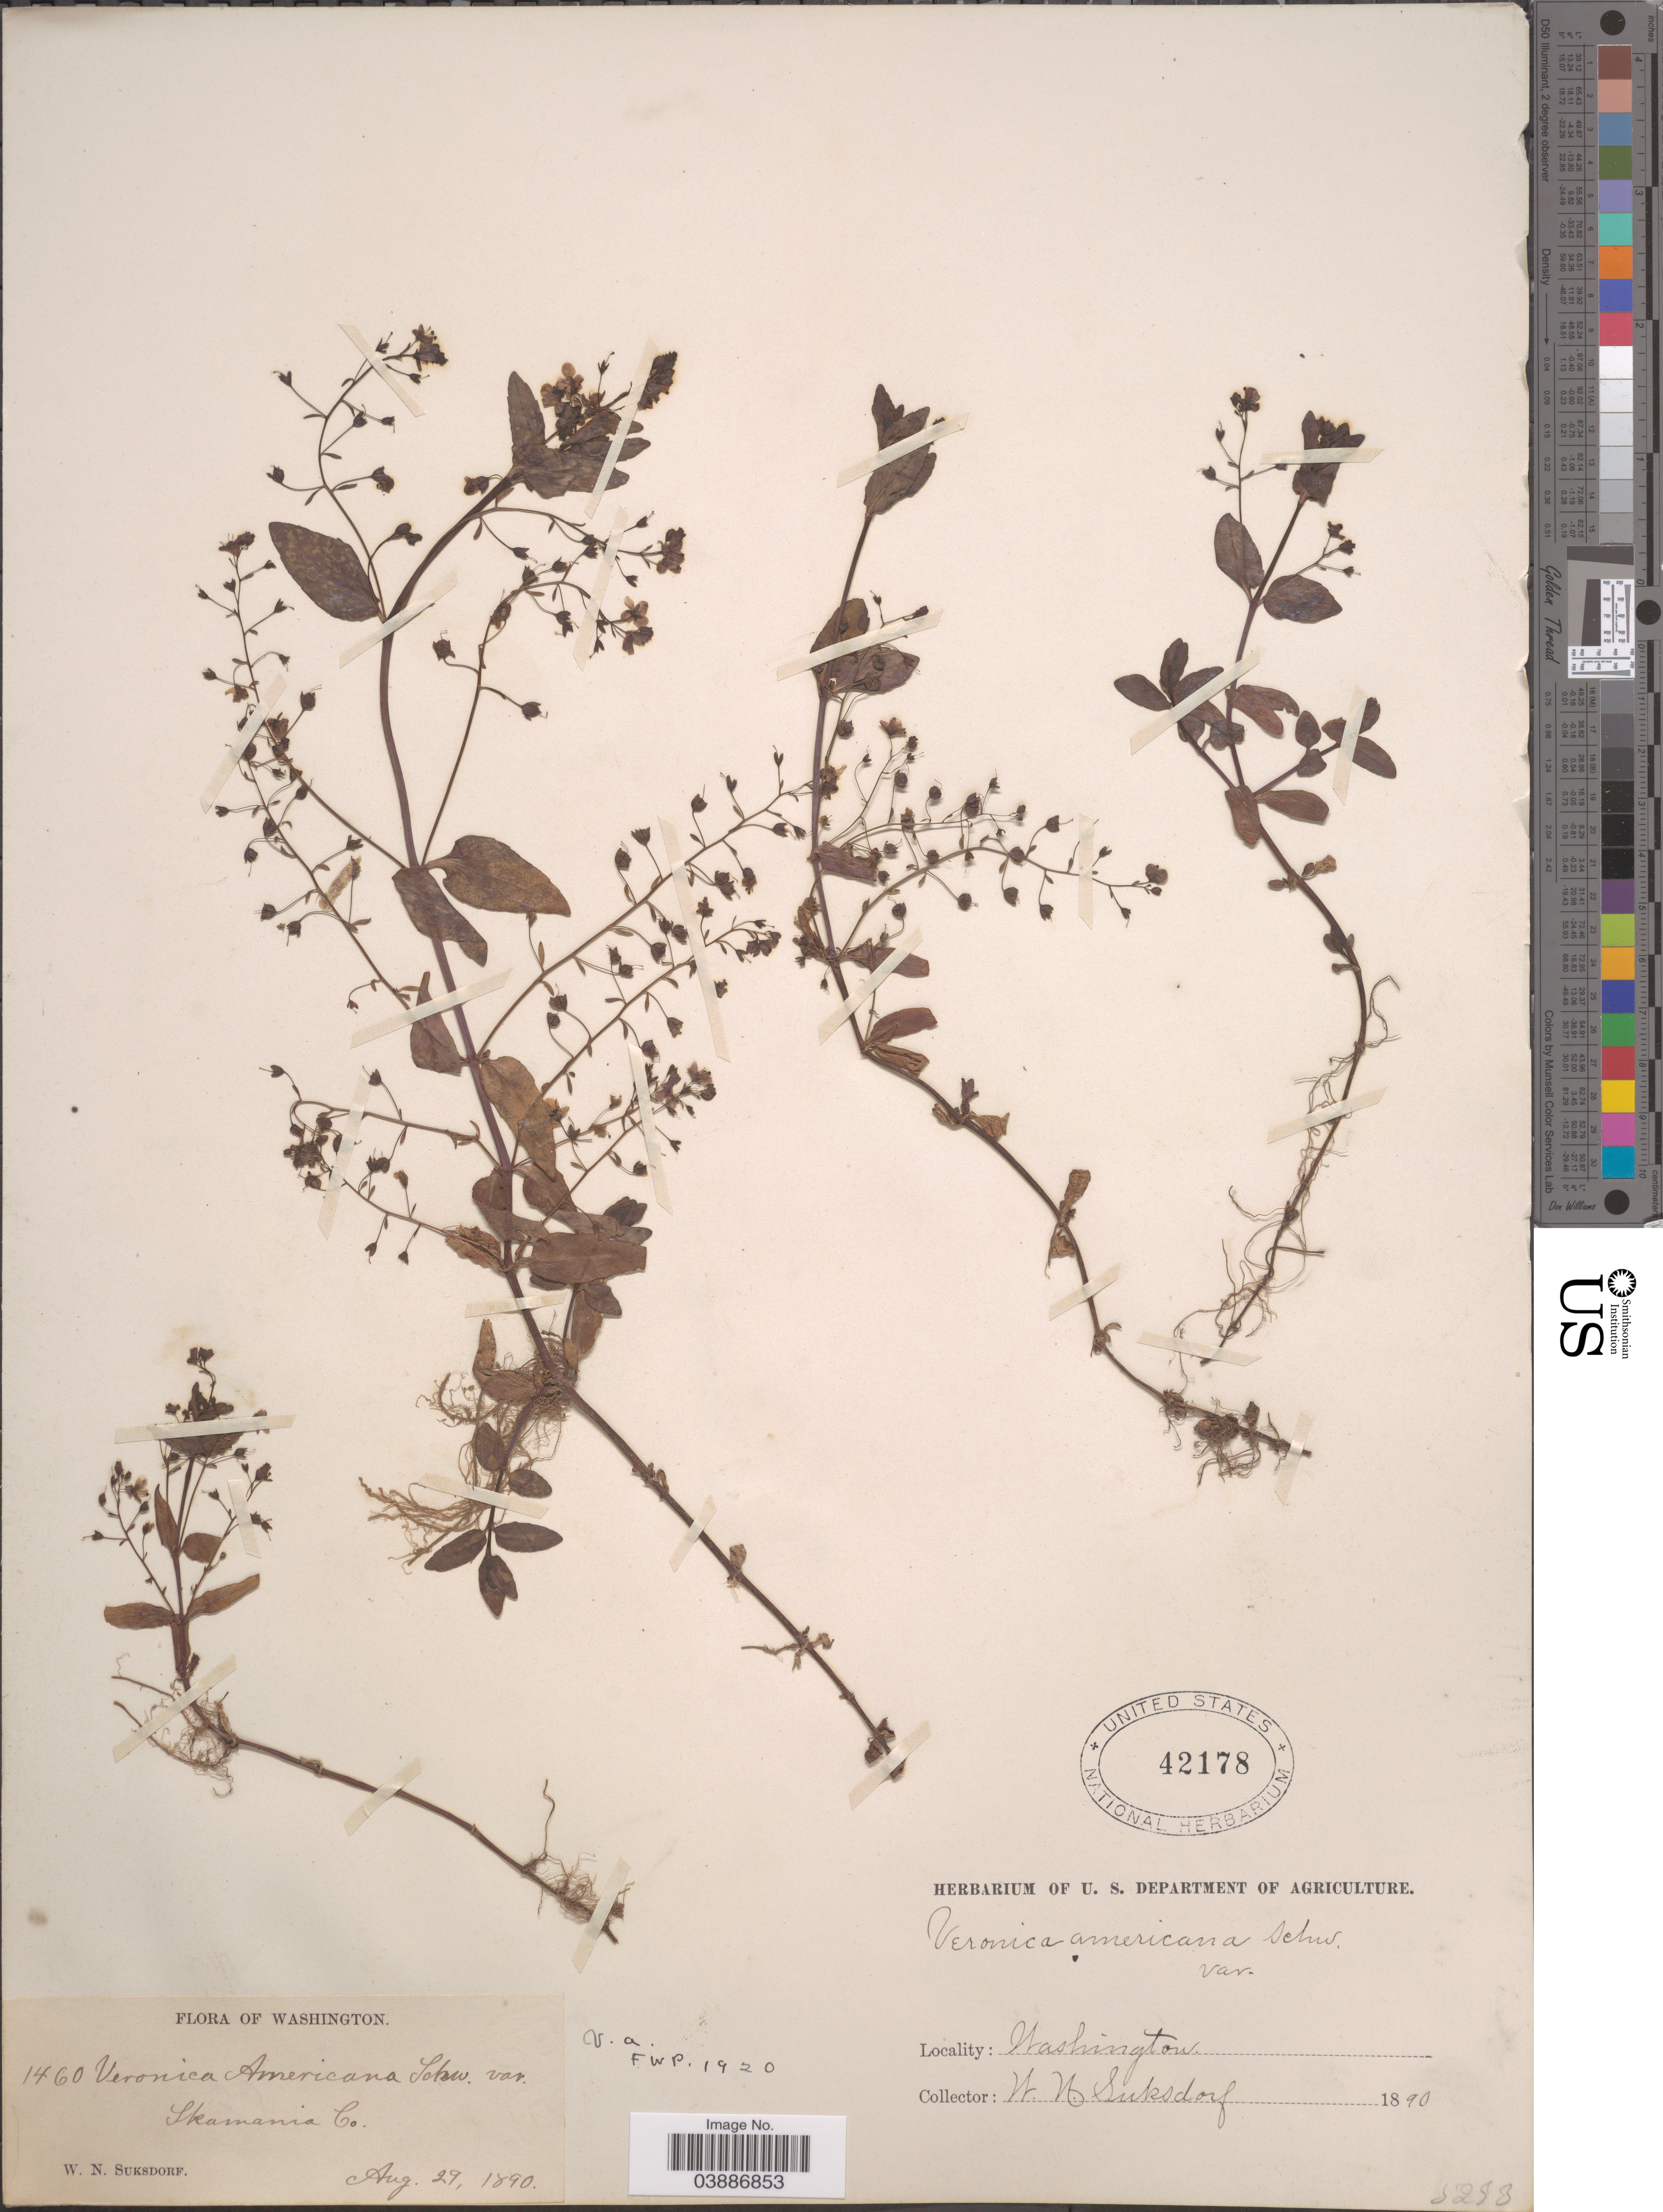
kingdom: Plantae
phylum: Tracheophyta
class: Magnoliopsida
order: Lamiales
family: Plantaginaceae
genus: Veronica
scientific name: Veronica americana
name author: Schwein. ex Benth.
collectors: W. N. Suksdorf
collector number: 1460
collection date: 1890-08-29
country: United States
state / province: Washington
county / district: Skamania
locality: Skamania Co.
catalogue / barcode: US 42178